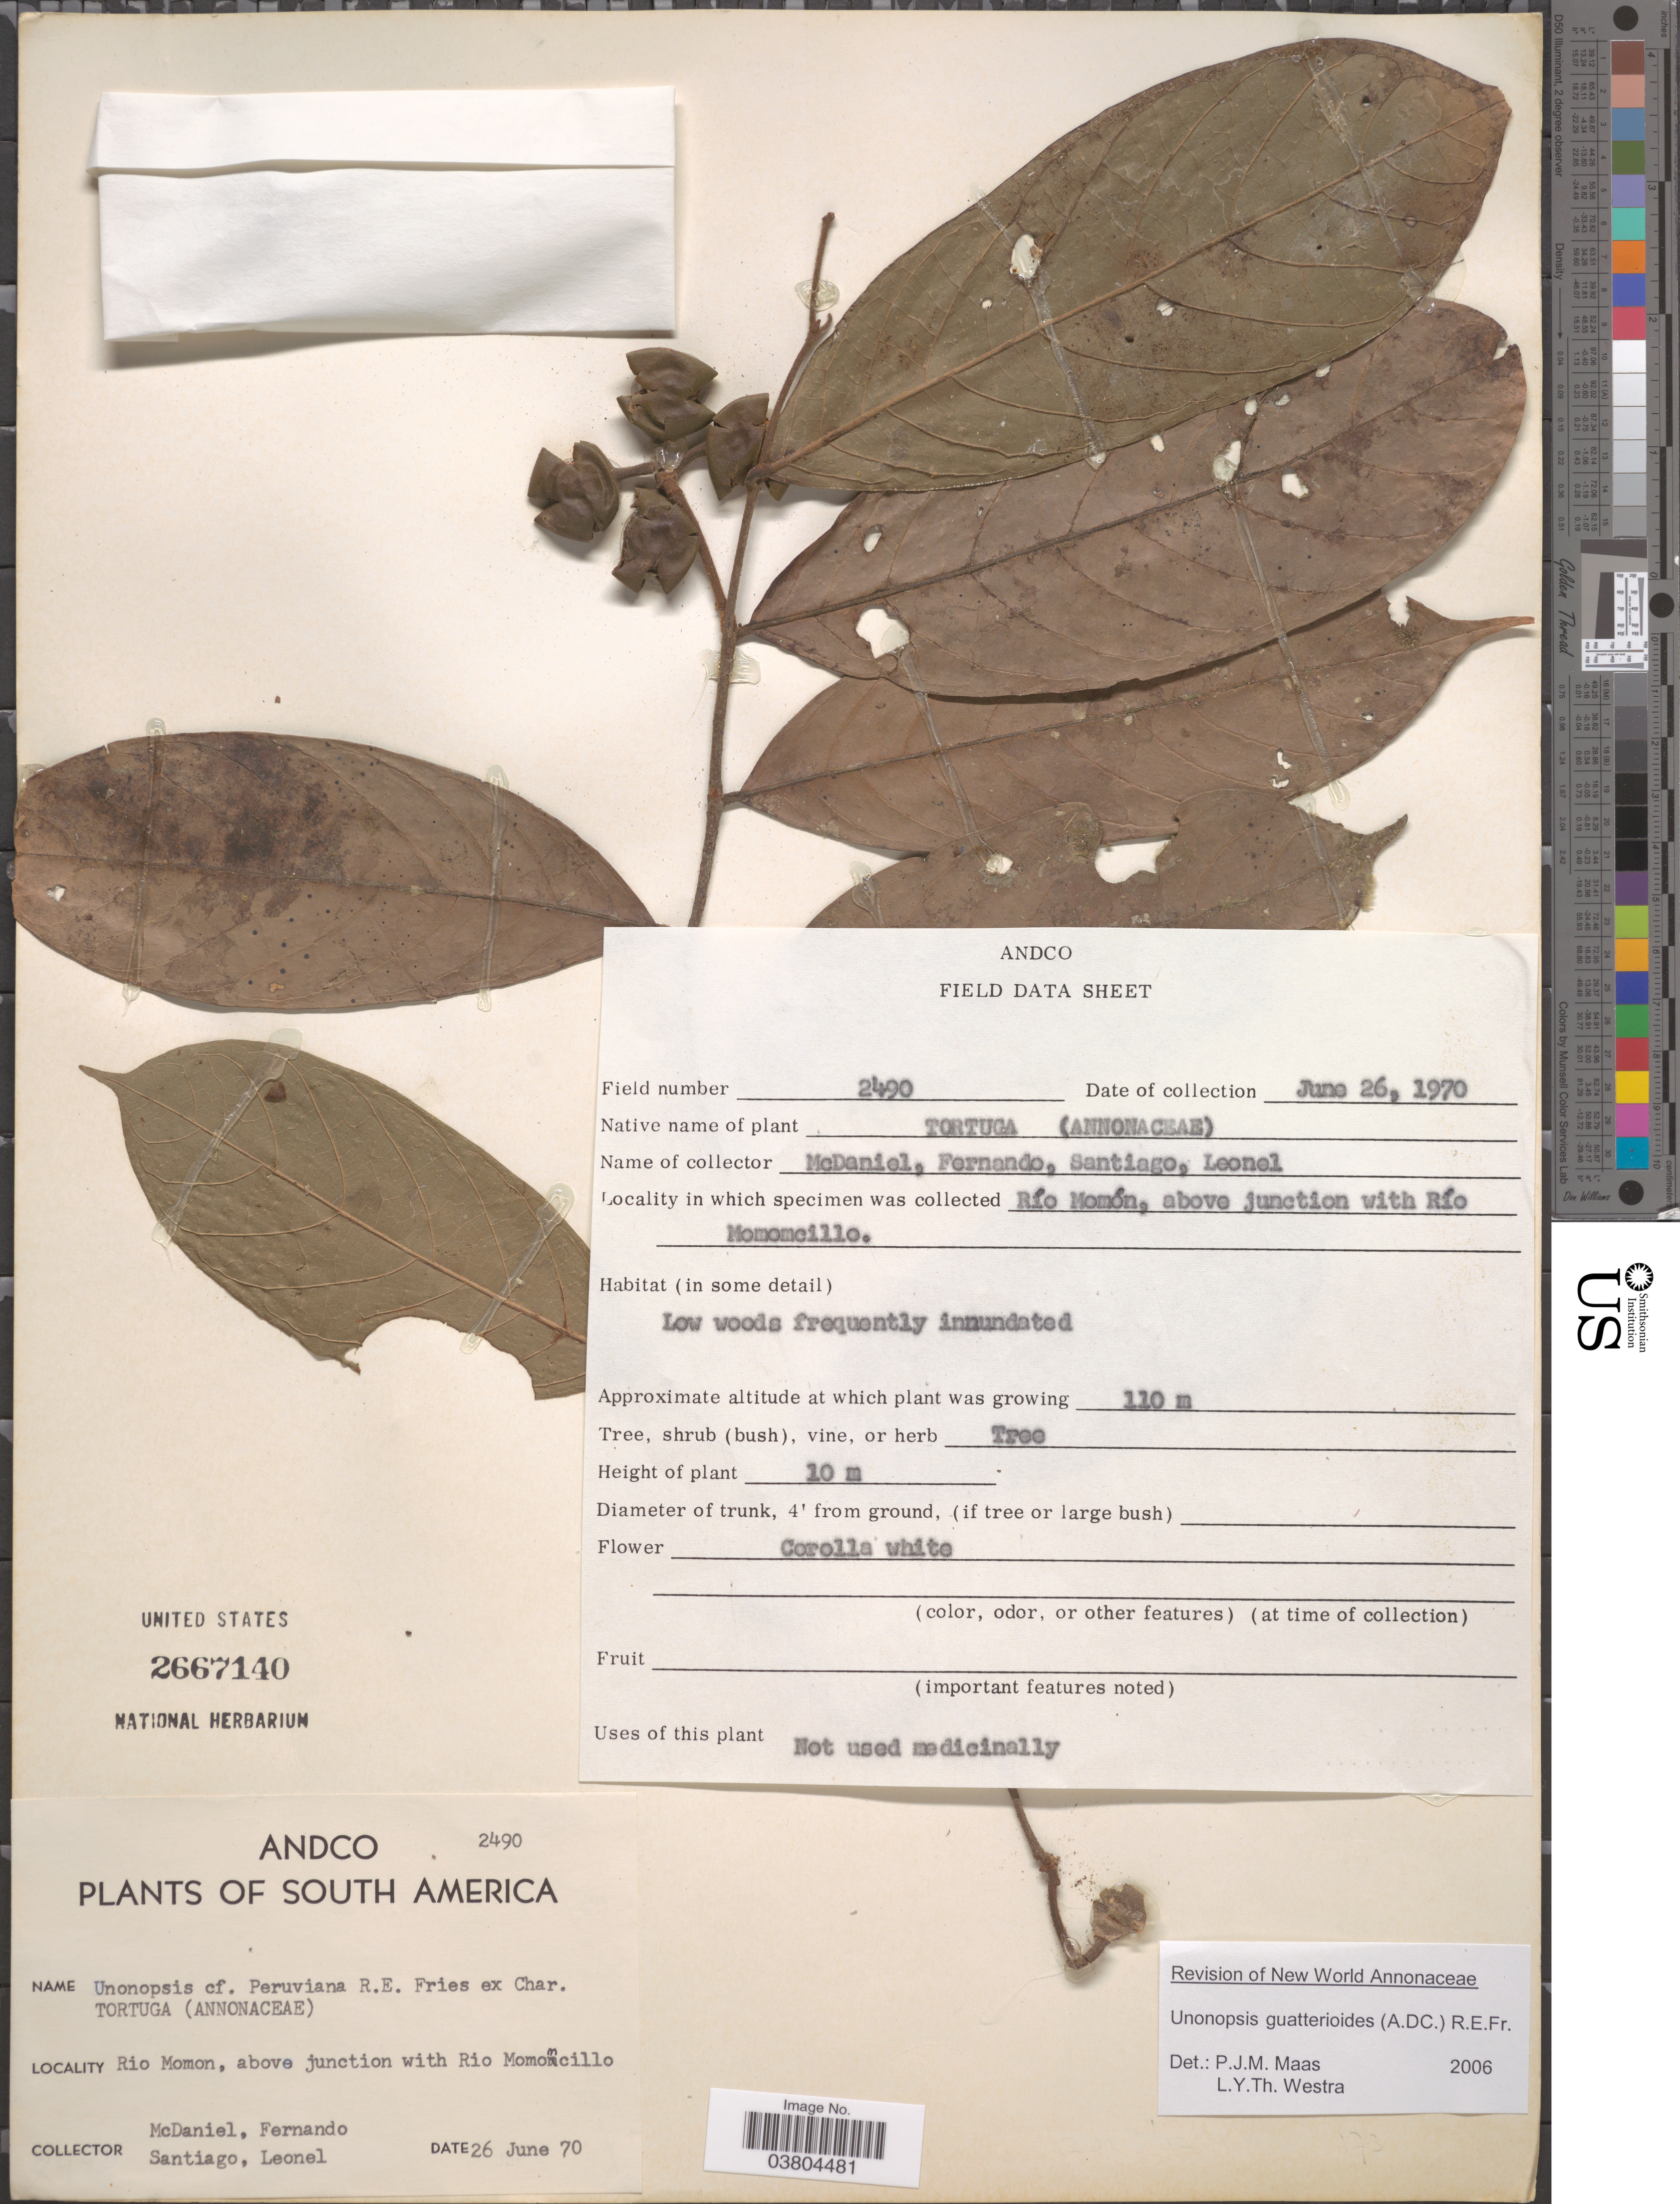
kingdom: Plantae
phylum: Tracheophyta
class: Magnoliopsida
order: Magnoliales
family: Annonaceae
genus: Unonopsis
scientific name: Unonopsis guatterioides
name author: (A. DC.) R.E. Fr.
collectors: -- McDaniel, -- Fernando, -. Santiago & -- Leonel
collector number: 2490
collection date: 1970-06-26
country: Peru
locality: Rio Momon, above junction with Rio Momomcillo.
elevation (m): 110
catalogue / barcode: US 2667140